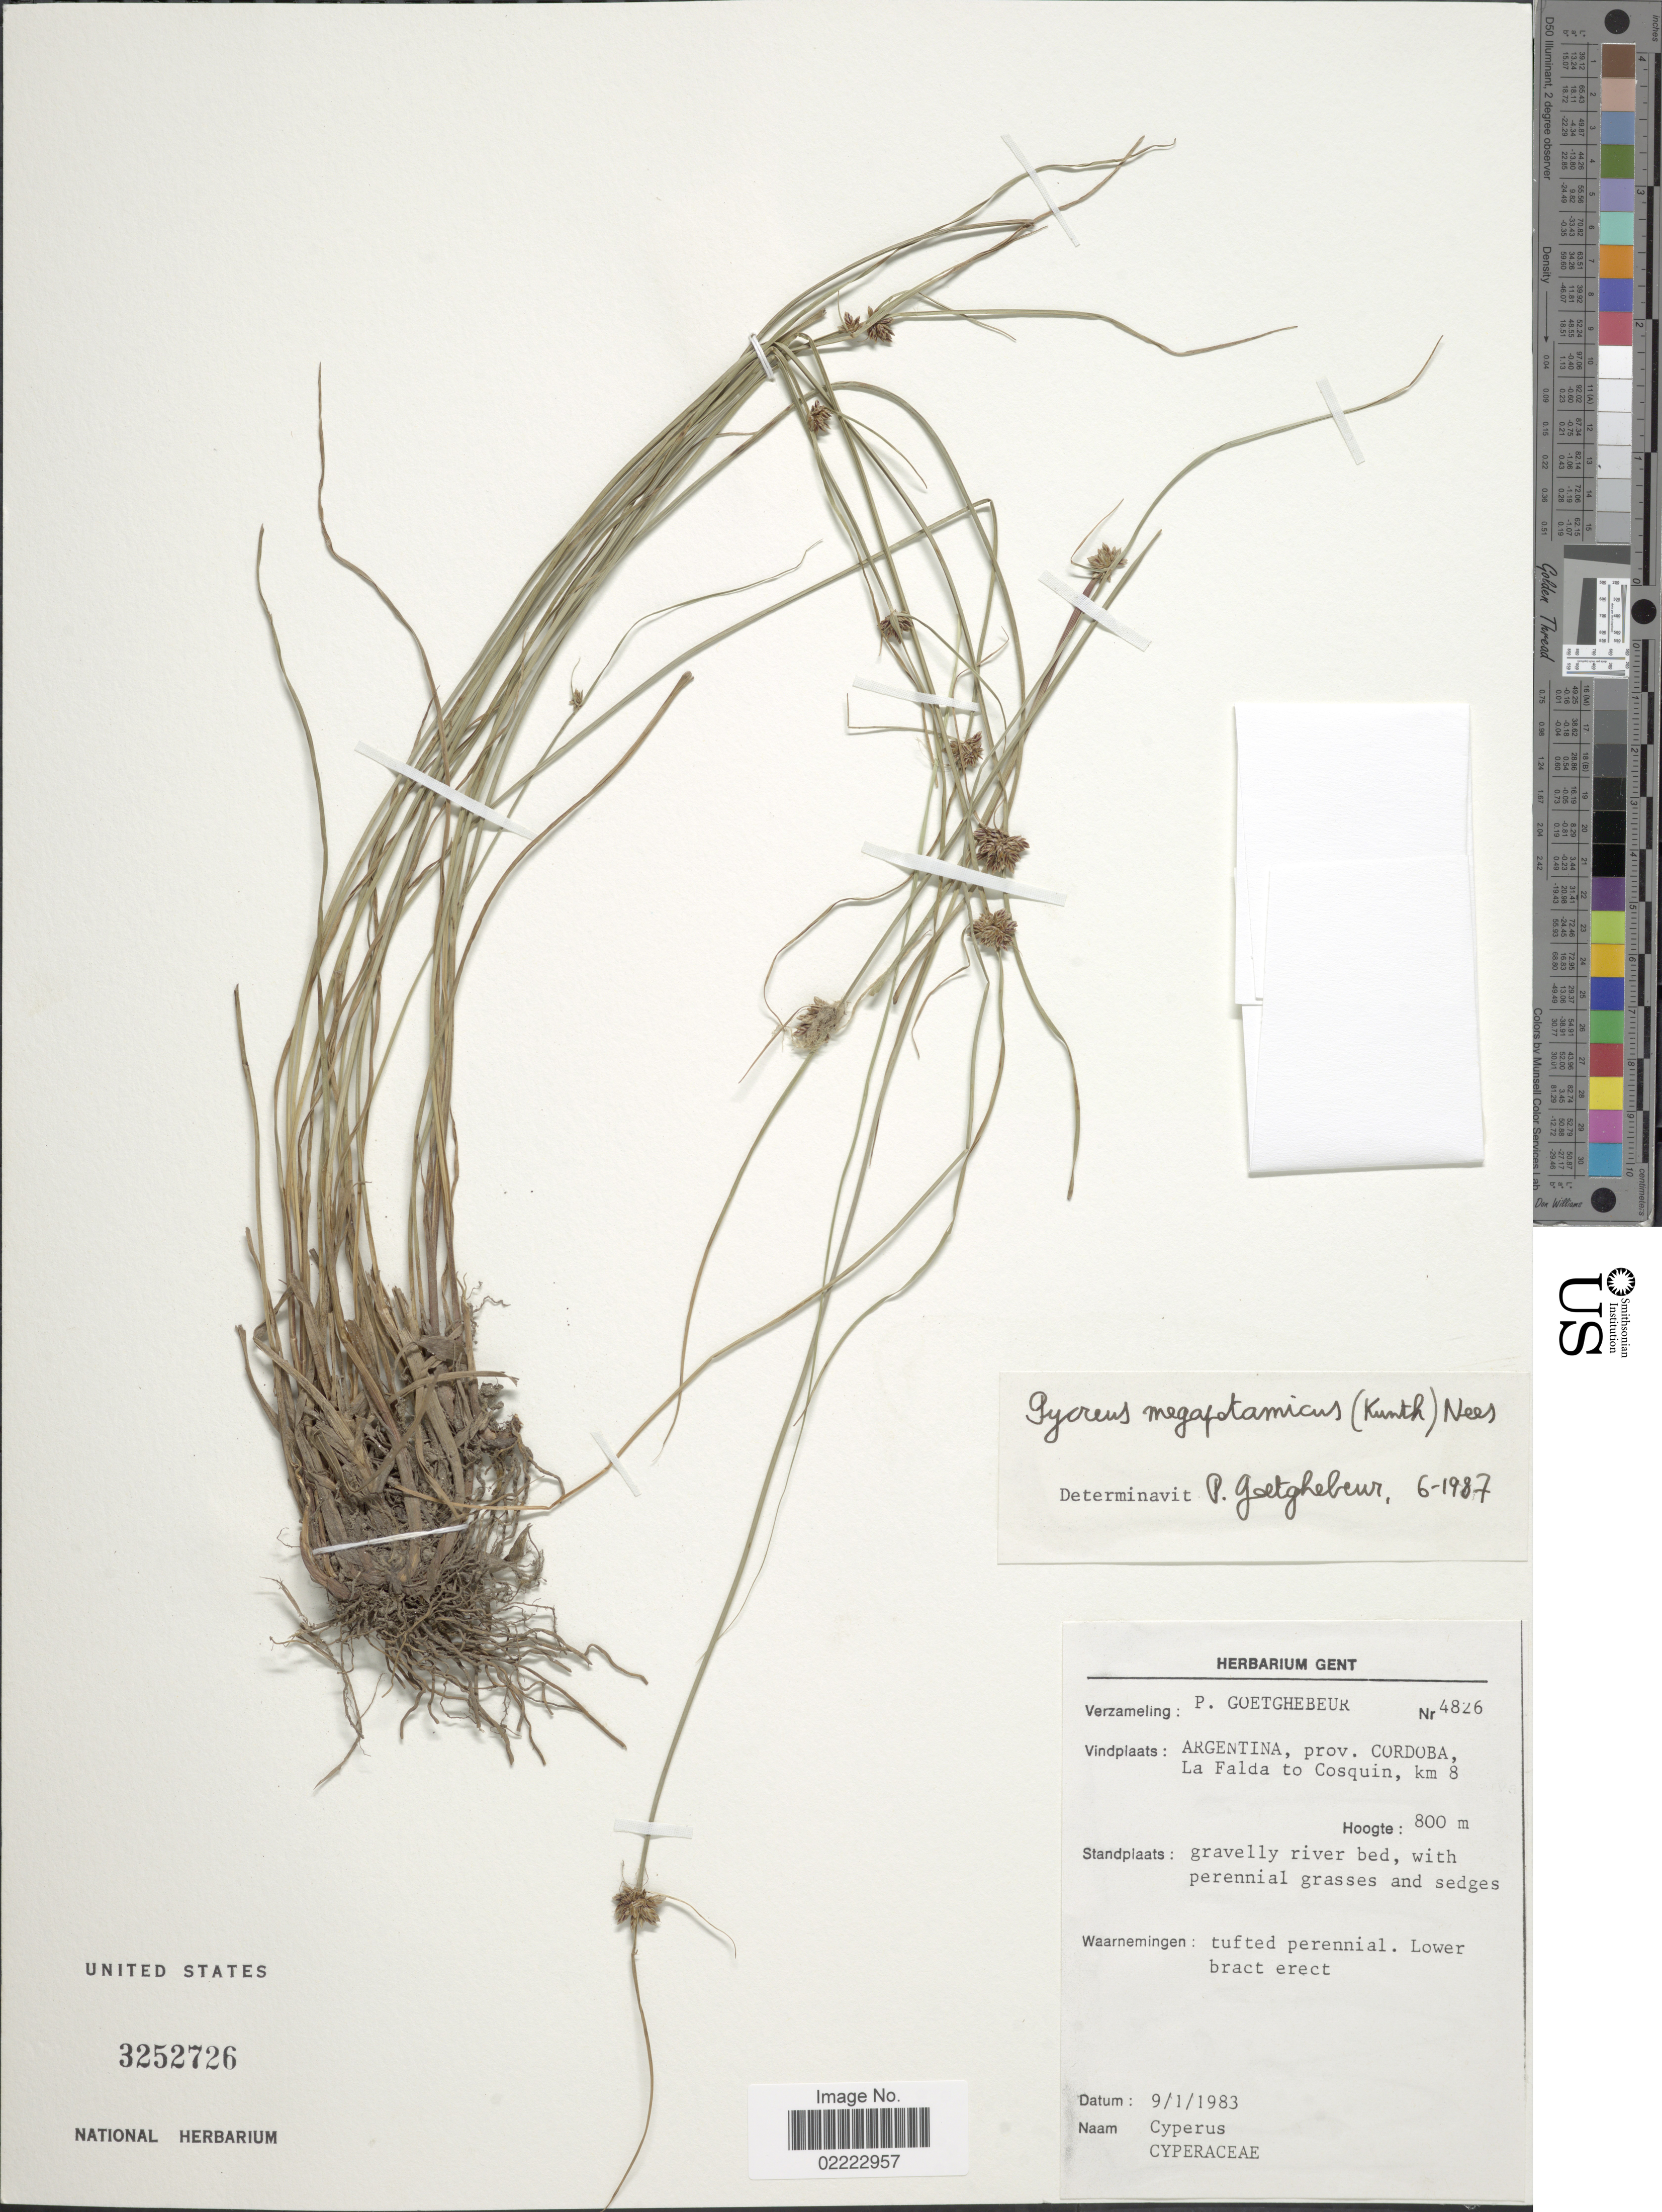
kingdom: Plantae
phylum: Tracheophyta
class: Liliopsida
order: Poales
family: Cyperaceae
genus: Cyperus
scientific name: Cyperus megapotamicus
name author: (A. Dietr.) Kunth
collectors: P. Goetghebeur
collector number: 4826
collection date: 1983-01-09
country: Argentina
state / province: Cordoba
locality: Prov. Cordoba. La Falda to Cosquin, km 8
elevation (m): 800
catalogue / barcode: US 3252726